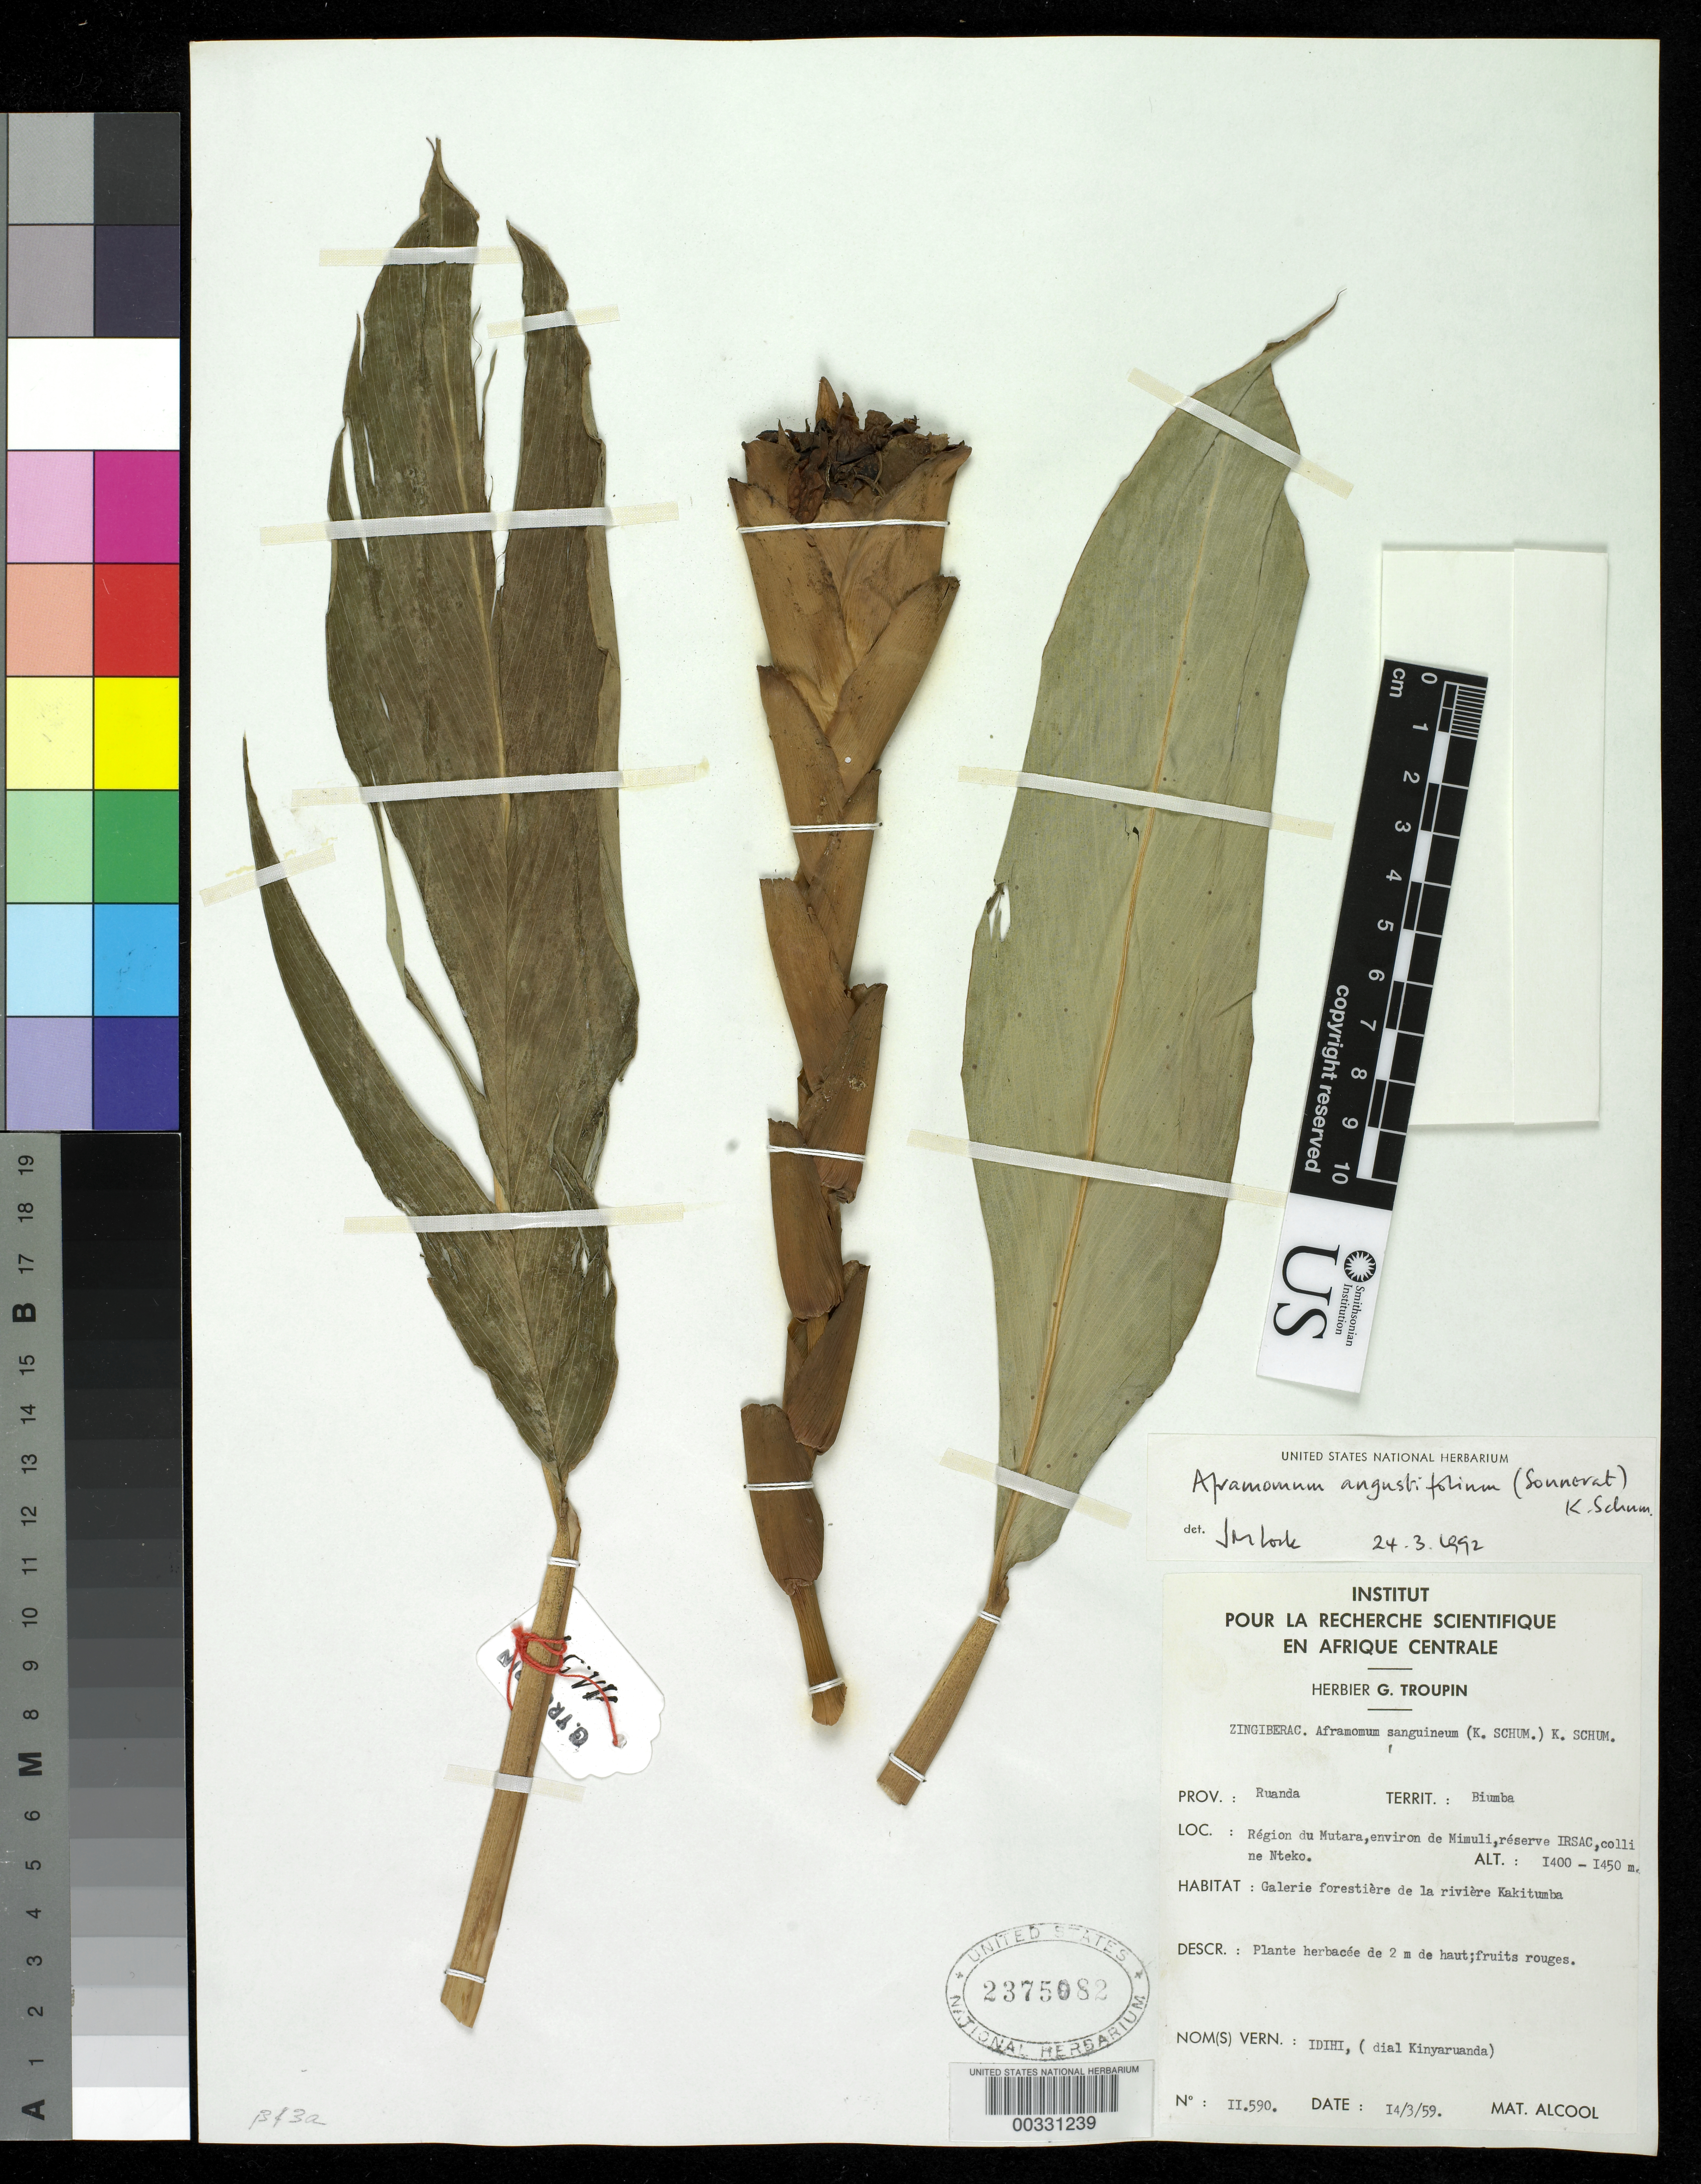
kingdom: Plantae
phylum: Tracheophyta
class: Liliopsida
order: Zingiberales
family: Zingiberaceae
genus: Aframomum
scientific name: Aframomum angustifolium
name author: (Sonn.) K. Schum.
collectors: G. Troupin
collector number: Ii.590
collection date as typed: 14 Mar 1959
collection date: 1959-03-14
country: Rwanda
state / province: Nord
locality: Prov ruanda, territ biumba, region du mutara, environ de mimuli, reserve irsac, colline nteko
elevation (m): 1400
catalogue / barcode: US 2375082